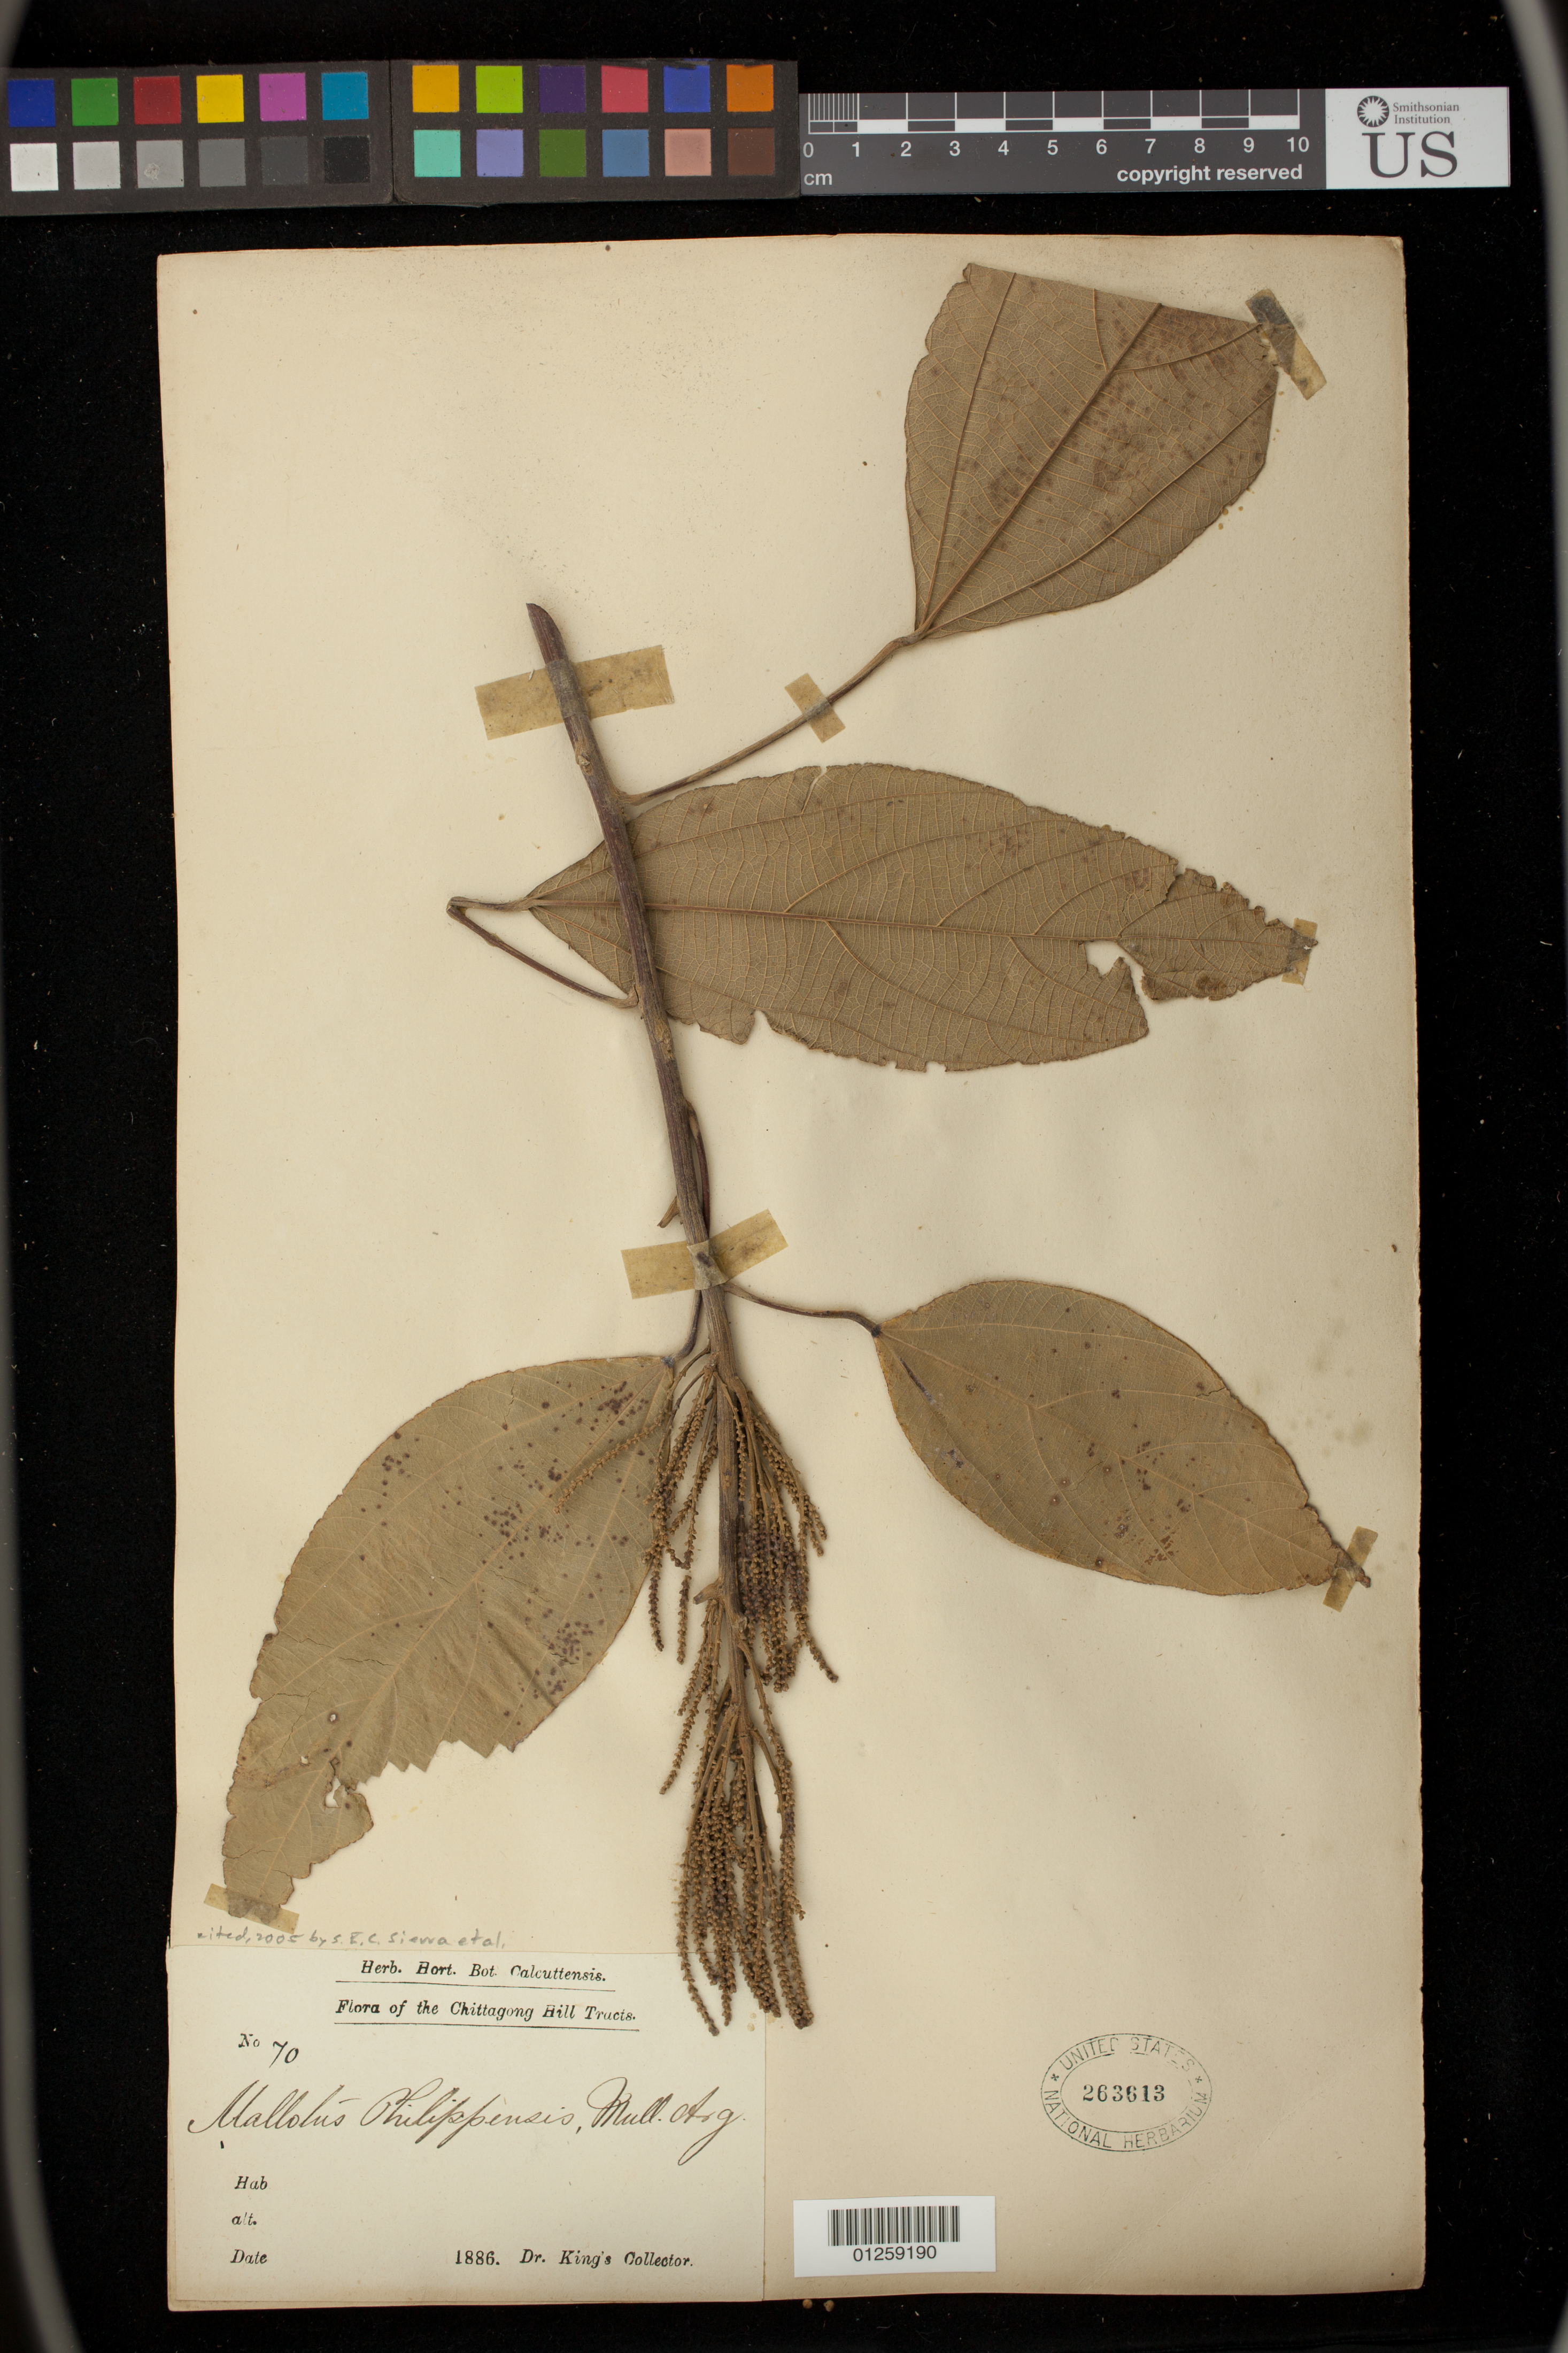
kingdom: Plantae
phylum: Tracheophyta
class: Magnoliopsida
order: Malpighiales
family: Euphorbiaceae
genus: Mallotus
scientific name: Mallotus philippensis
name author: (Lam.) Müll. Arg.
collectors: Dr. King's collector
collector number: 70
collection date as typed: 1886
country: Bangladesh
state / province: Chittagong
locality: Chittagong Hill Tracts.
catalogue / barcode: US 263613